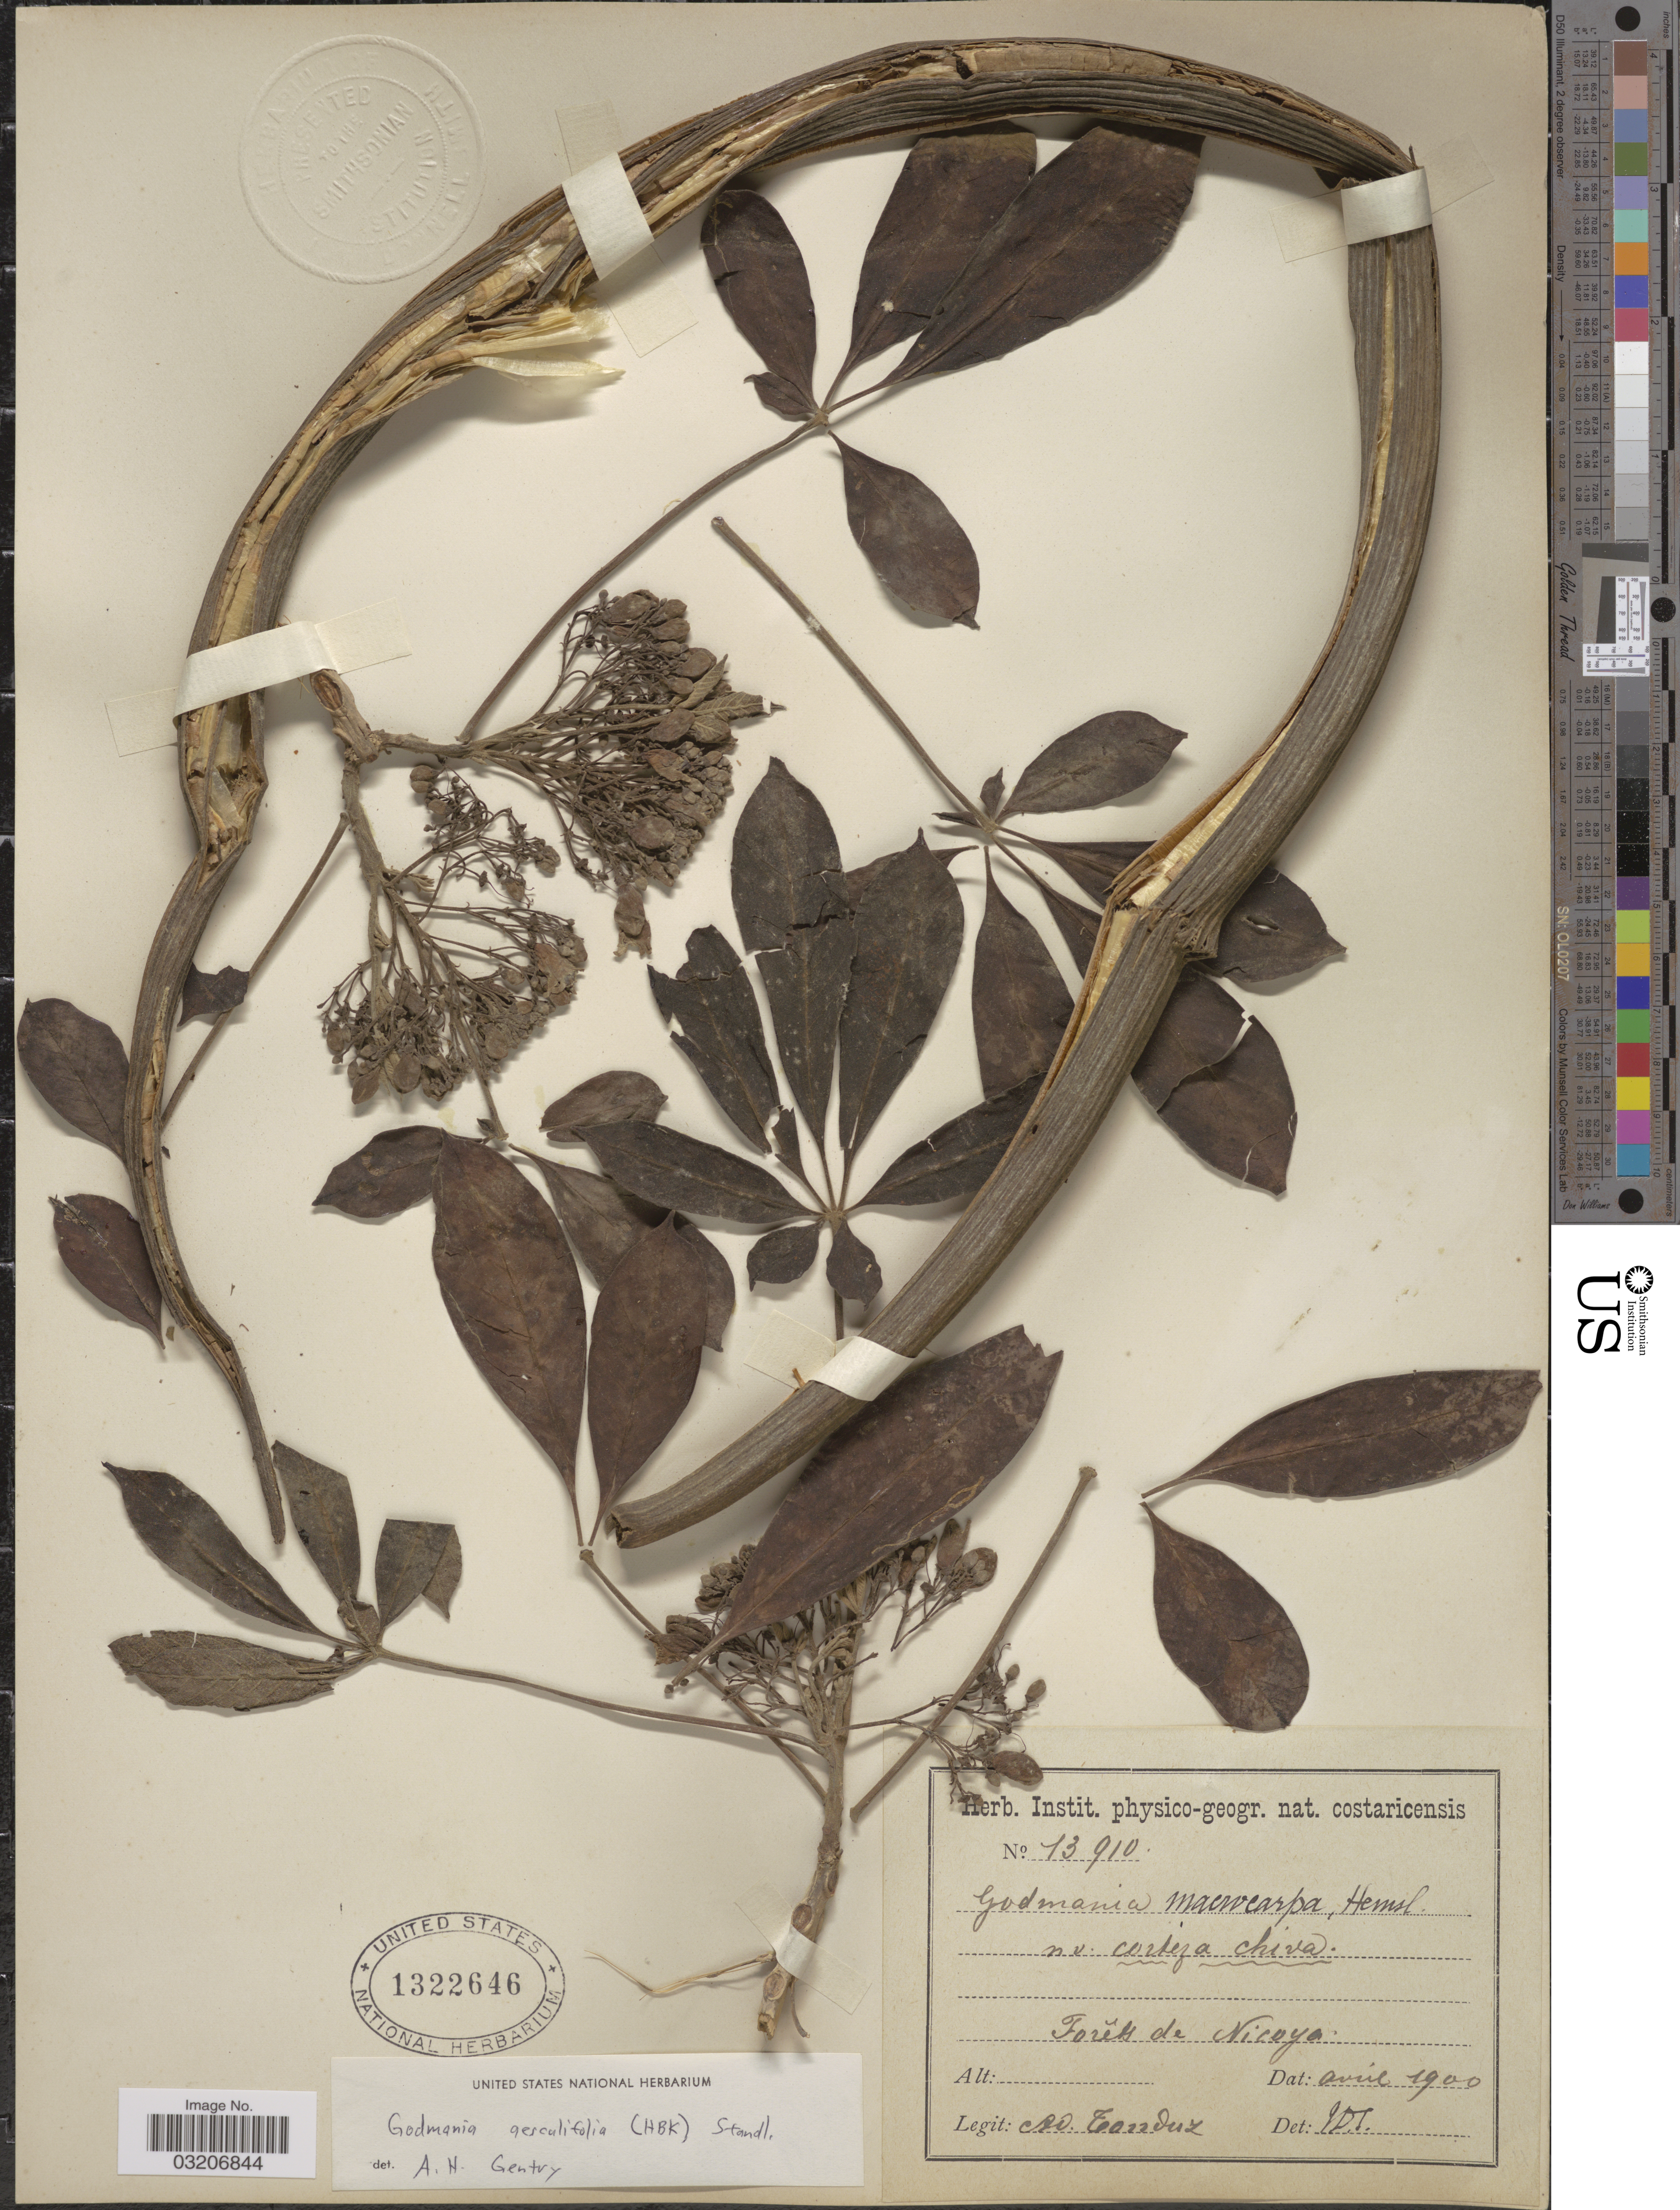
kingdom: Plantae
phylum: Tracheophyta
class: Magnoliopsida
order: Lamiales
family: Bignoniaceae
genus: Godmania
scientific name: Godmania aesculifolia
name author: Standl.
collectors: A. Tonduz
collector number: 13910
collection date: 1900-04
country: Costa Rica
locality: Forêts de Nicoya.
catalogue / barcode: US 1322646